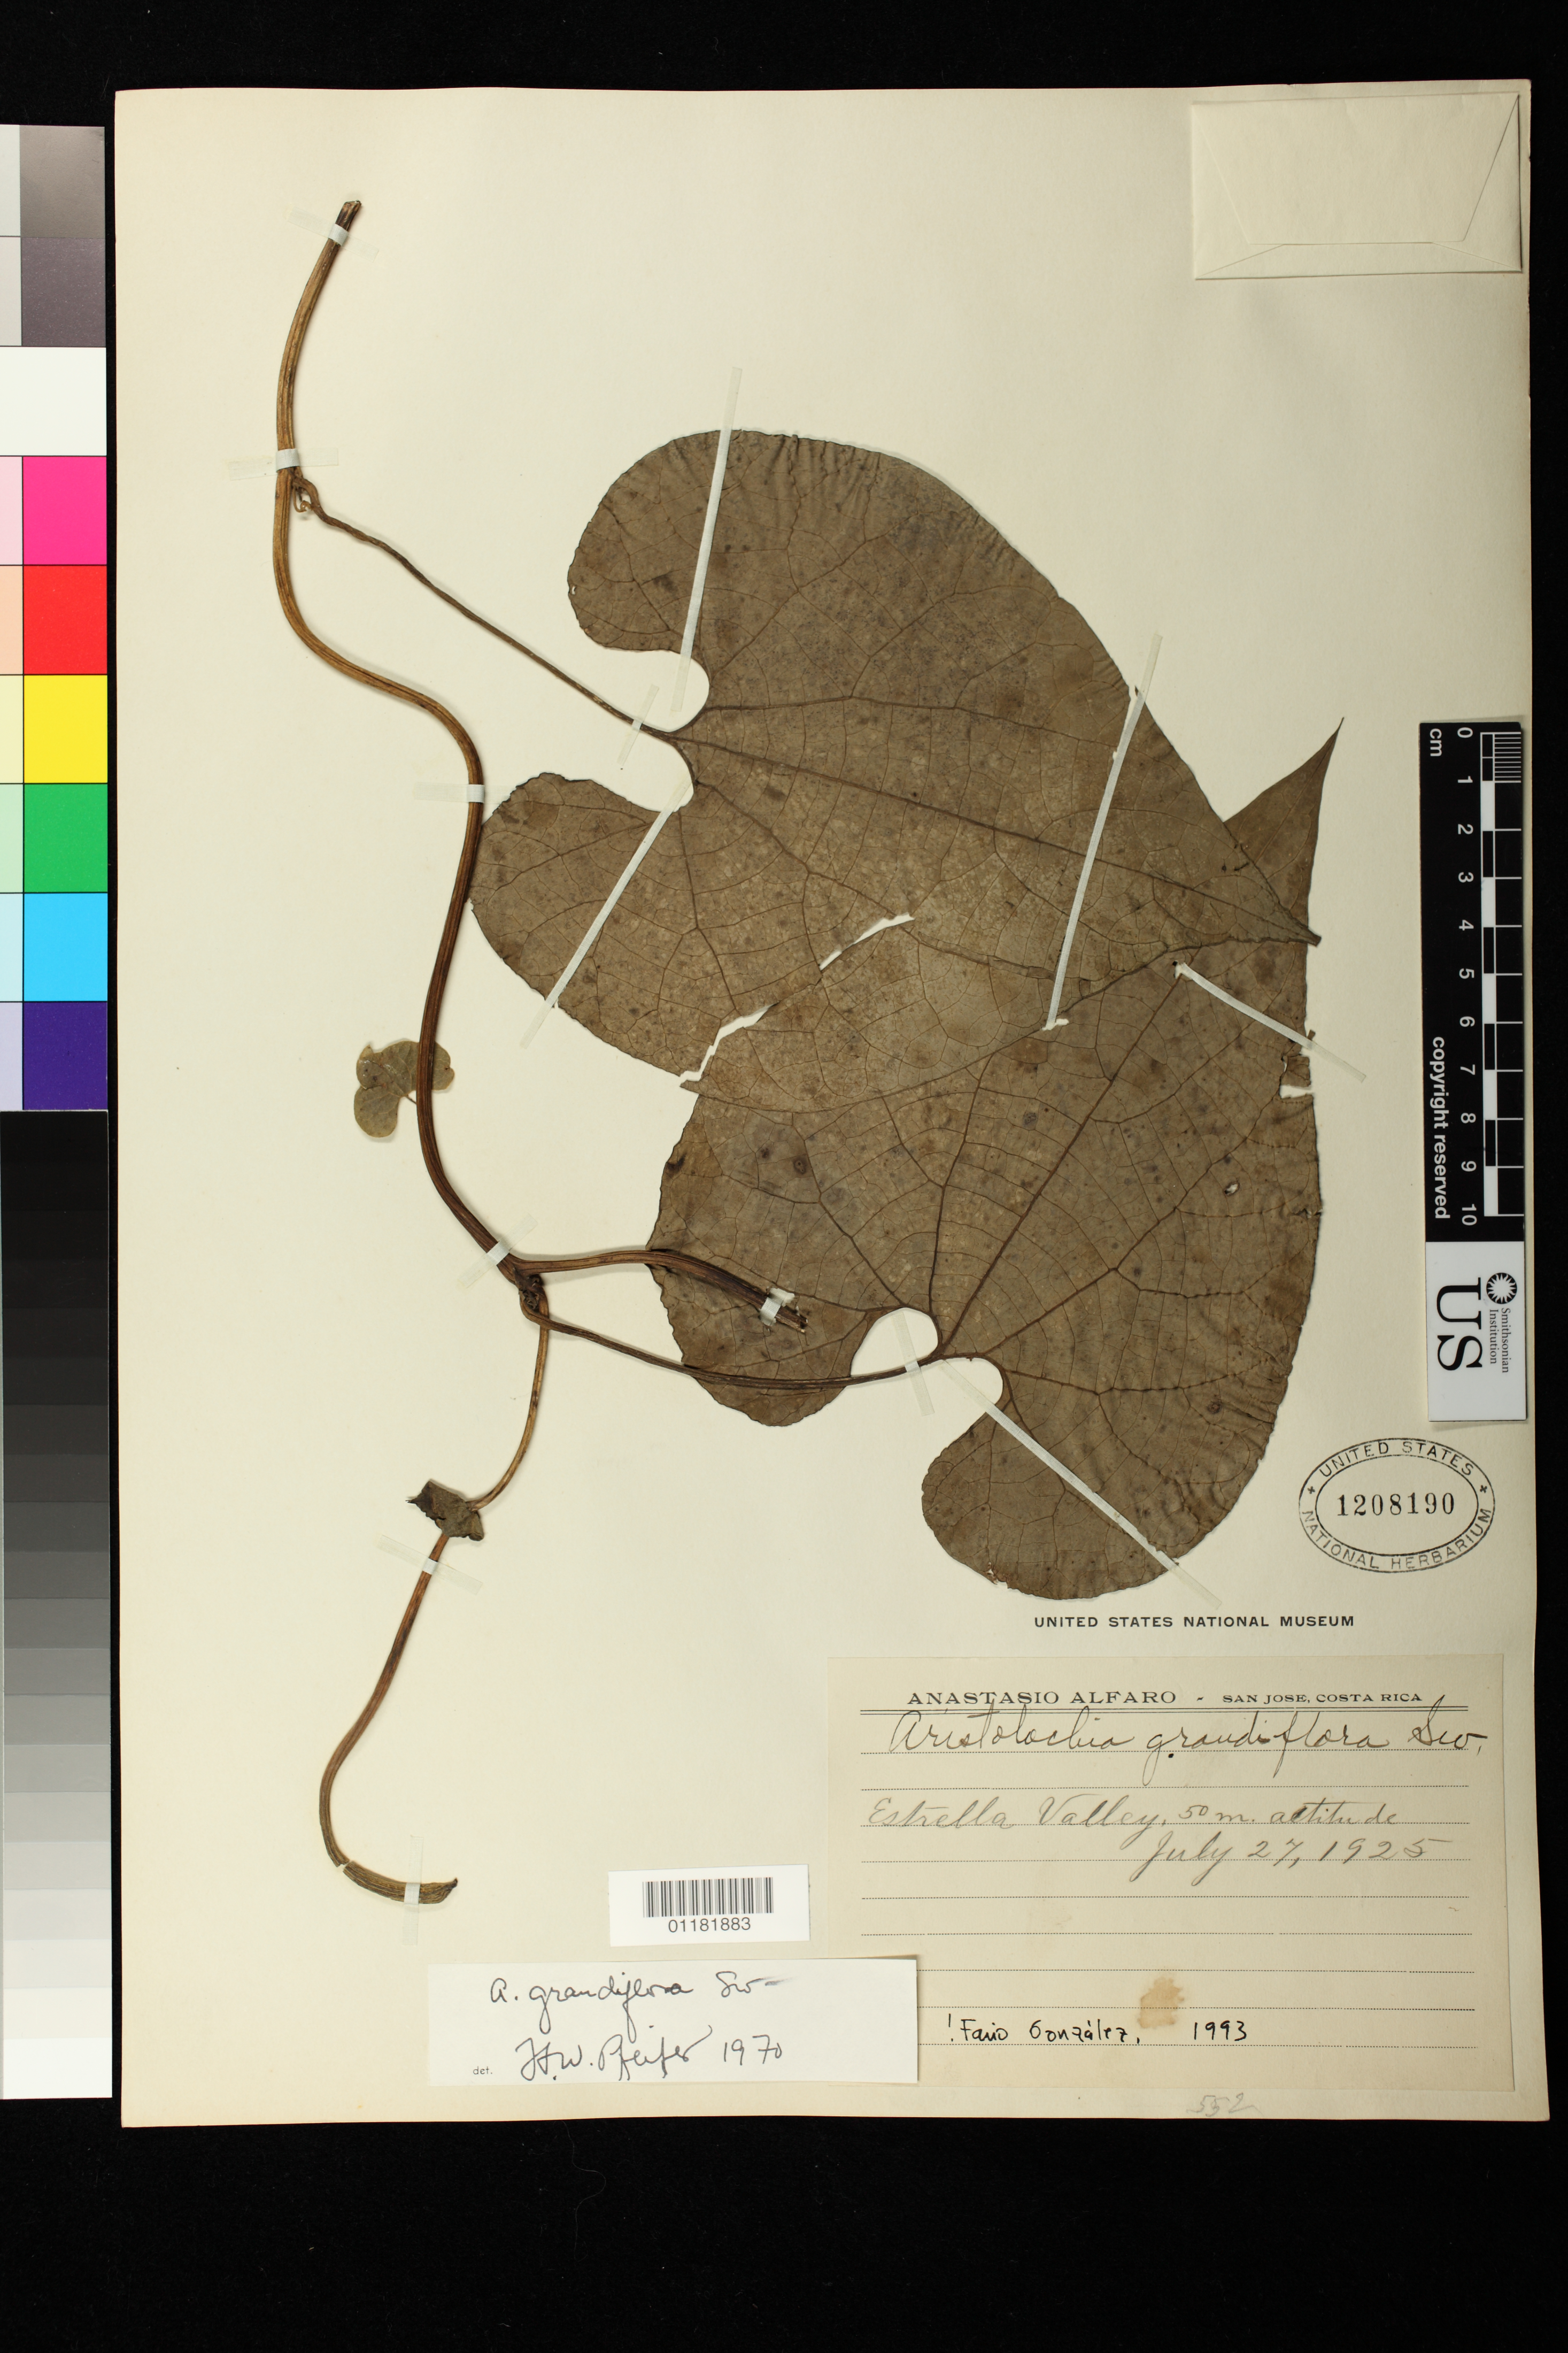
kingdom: Plantae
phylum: Tracheophyta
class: Magnoliopsida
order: Piperales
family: Aristolochiaceae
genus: Aristolochia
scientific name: Aristolochia grandiflora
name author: Sw.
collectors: A. Alfaro Gonzalez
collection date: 1925-07-27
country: Costa Rica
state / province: San Jose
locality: Estrella Valley; San Jose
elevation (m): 50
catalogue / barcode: US 1208190